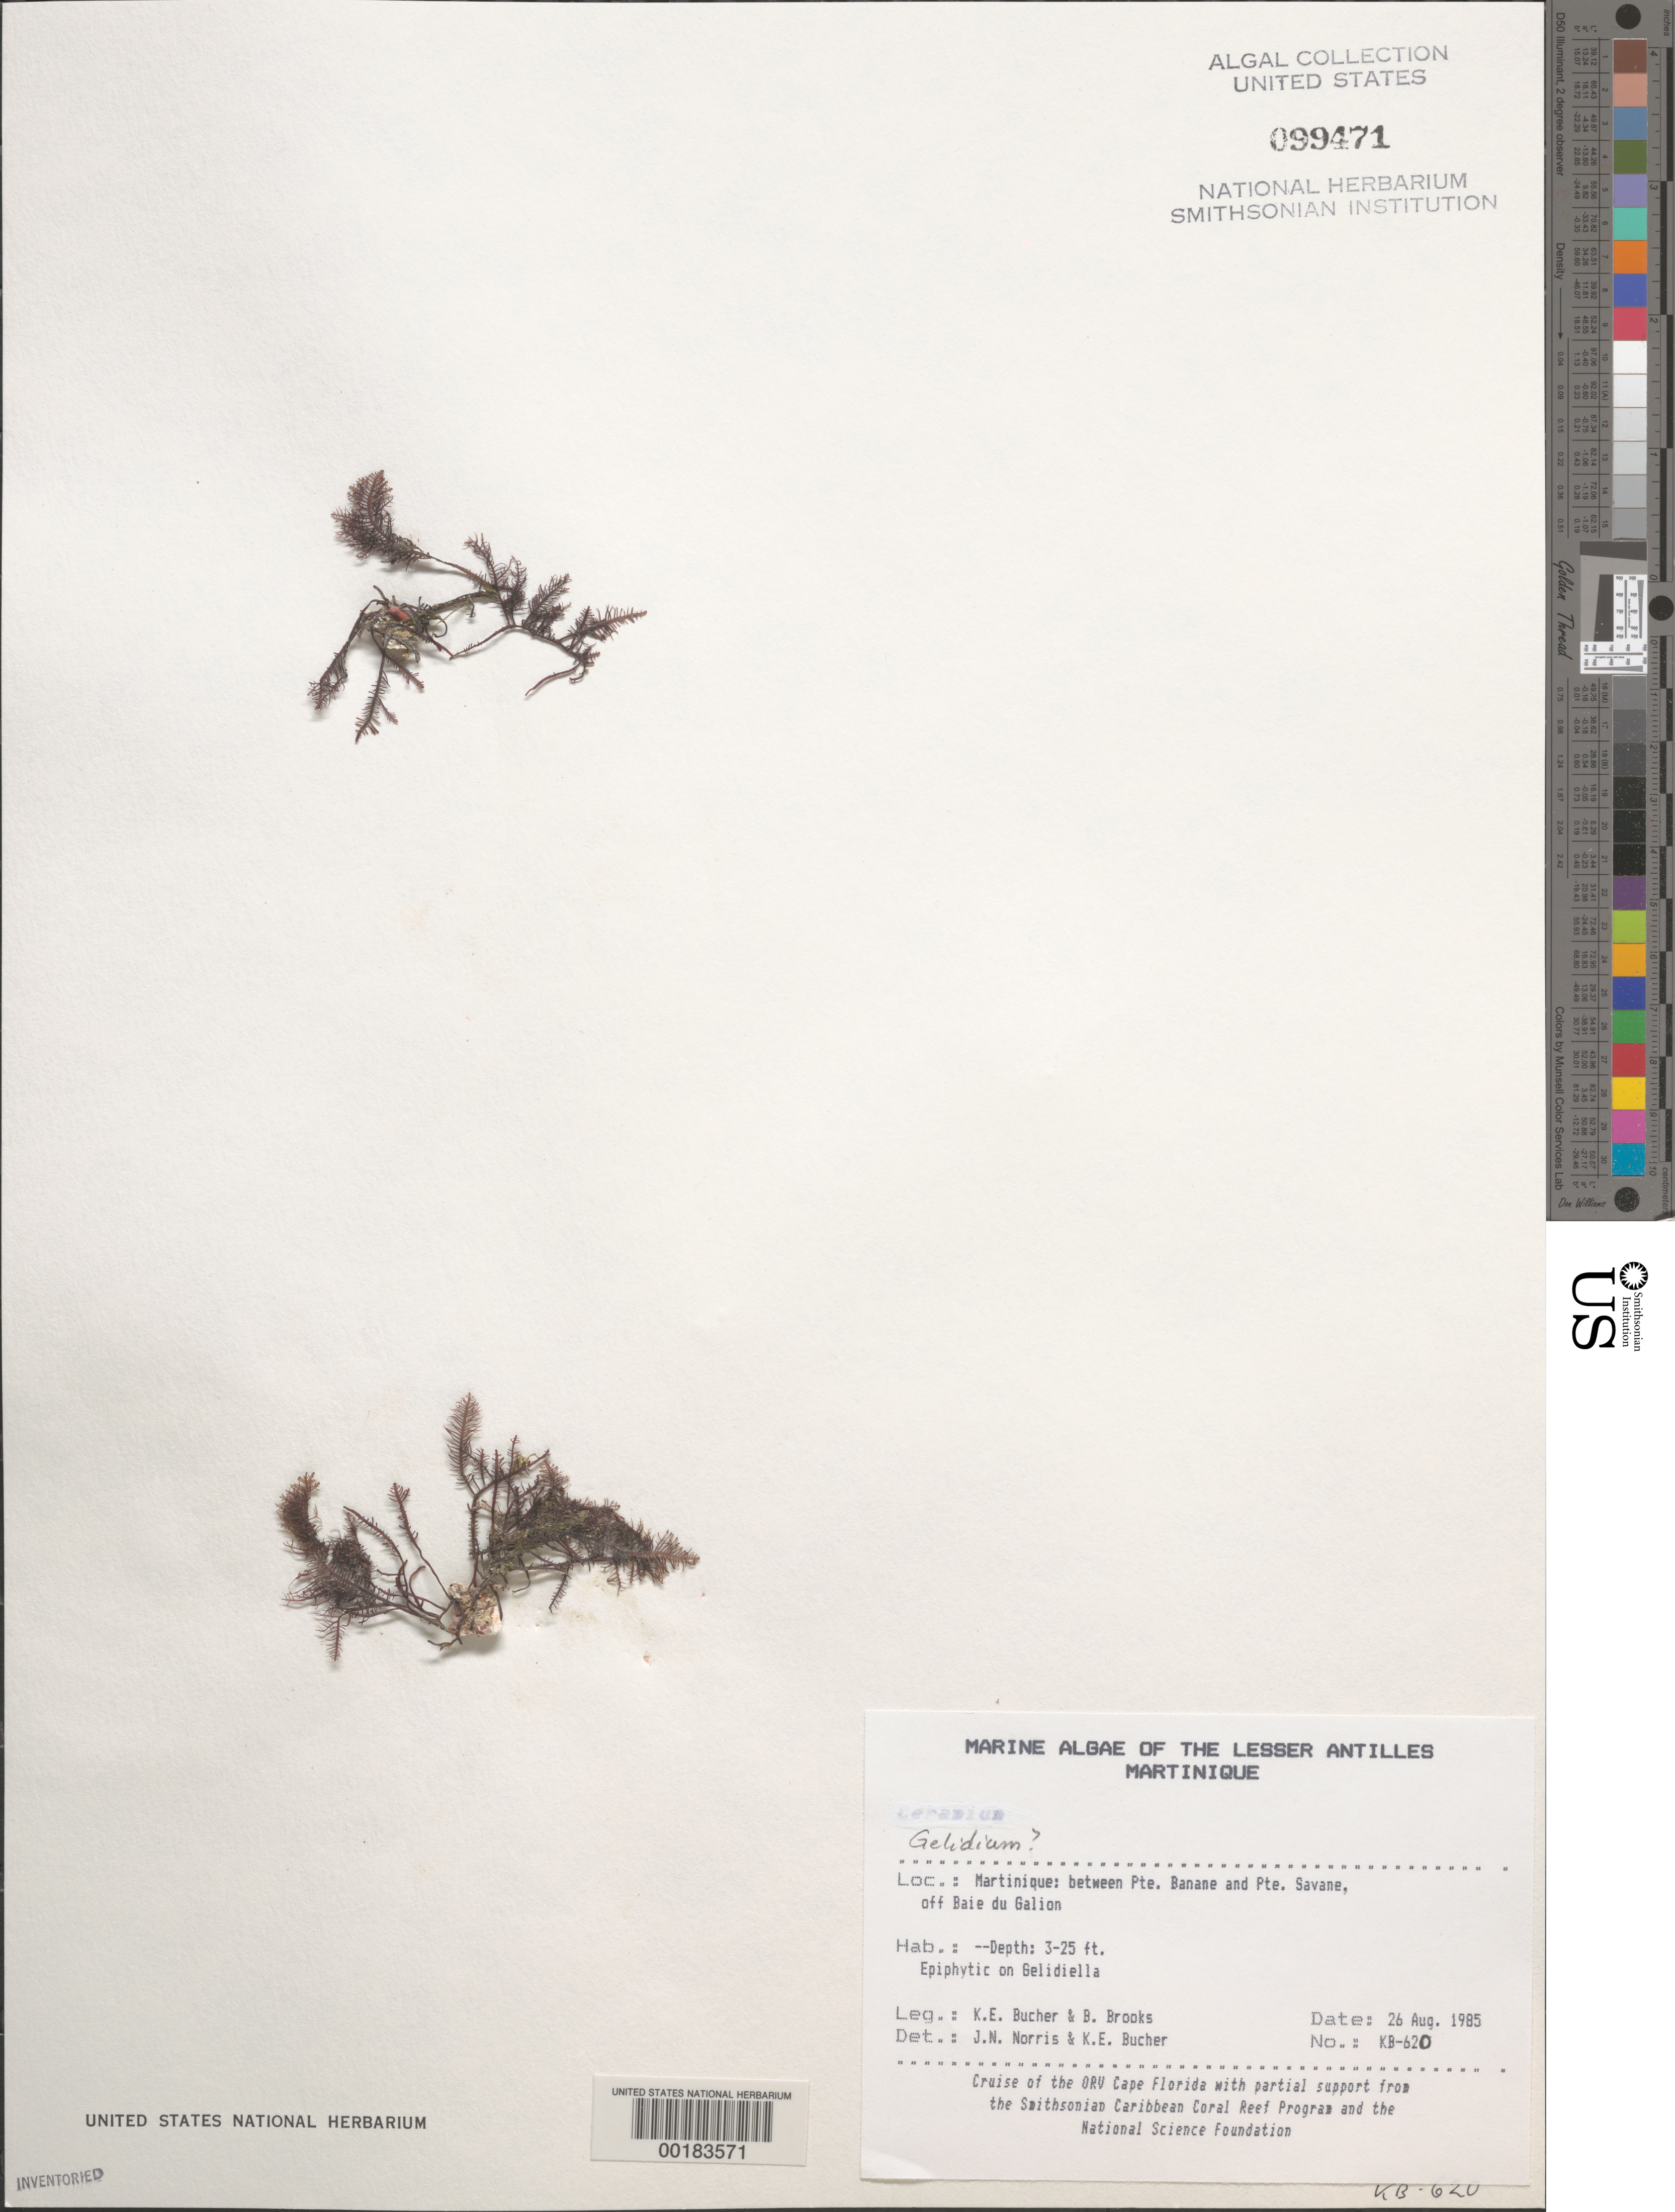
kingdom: Plantae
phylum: Rhodophyta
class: Florideophyceae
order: Gelidiales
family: Gelidiaceae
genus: Gelidium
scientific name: Gelidium sp.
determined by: Norris, J. N.; Bucher, K. E.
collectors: K. E. Bucher & B. Brooks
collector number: Kb-620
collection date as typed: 26 Aug 1985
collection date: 1985-08-26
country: Martinique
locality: Between Pointe Banane and Pointe Savane, off Baie du Galion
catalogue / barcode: US 99471